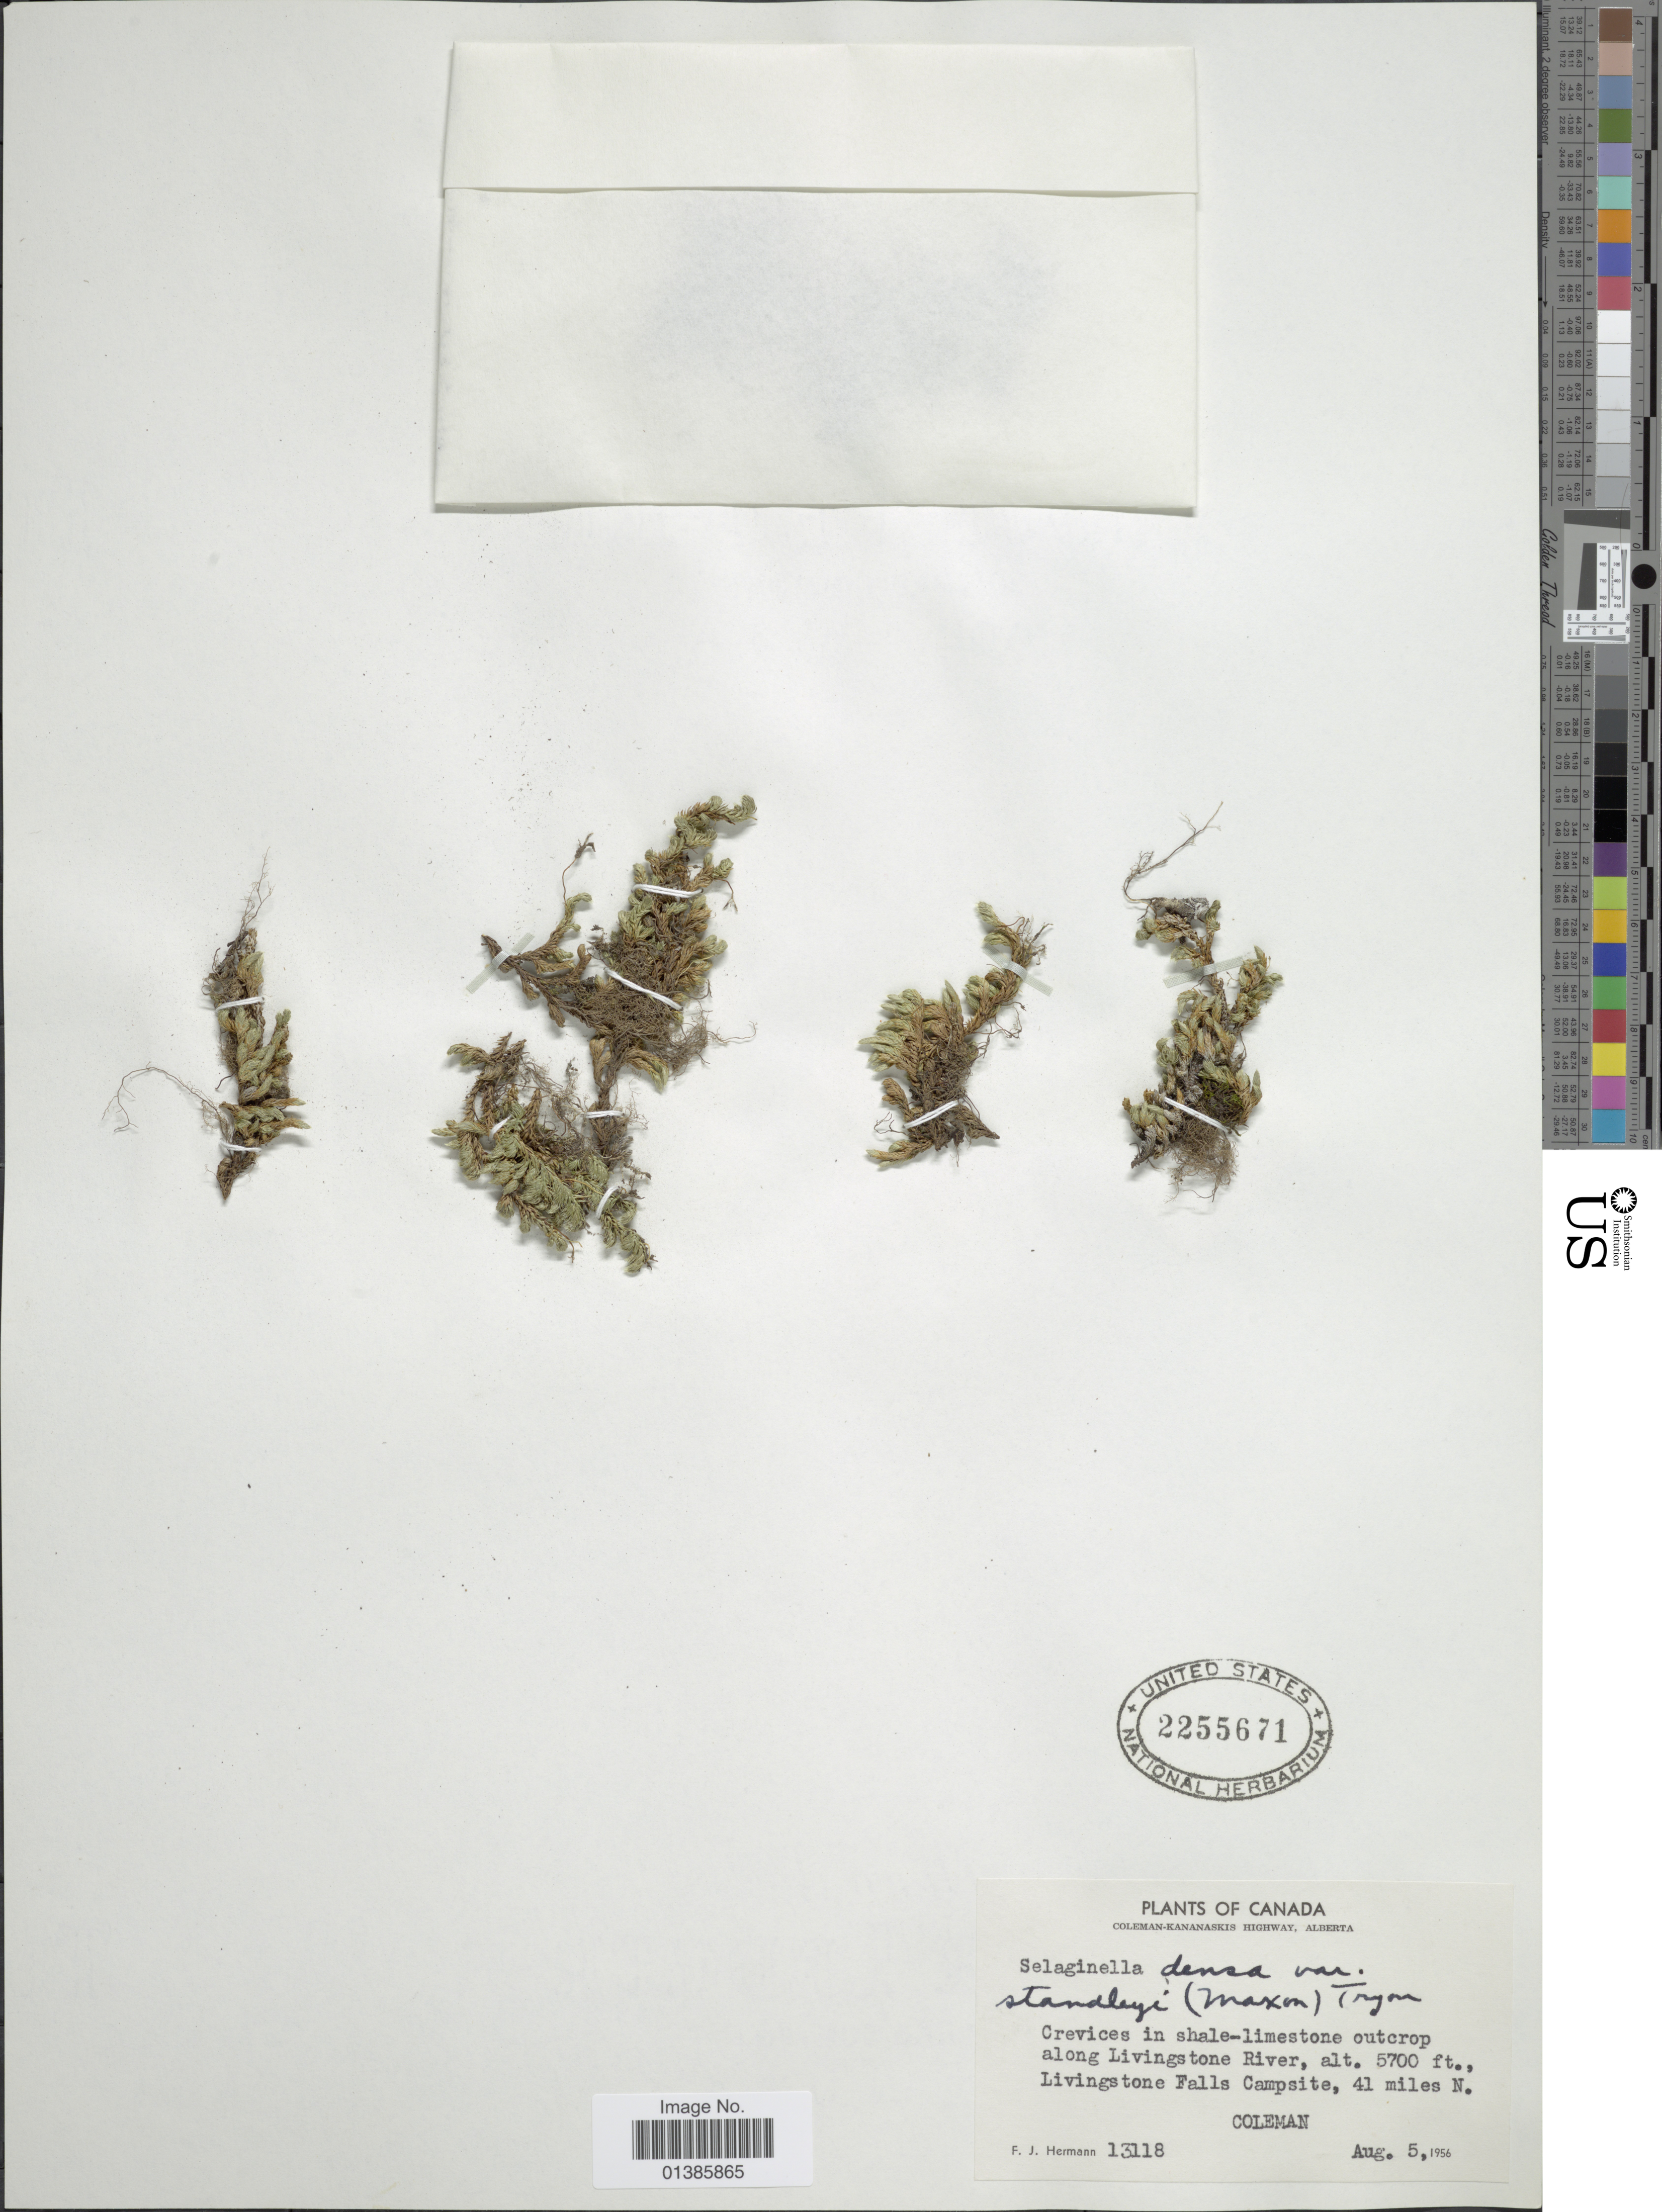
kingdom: Plantae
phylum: Tracheophyta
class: Lycopodiopsida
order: Selaginellales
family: Selaginellaceae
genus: Selaginella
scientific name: Selaginella densa var. standleyi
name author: (Maxon) R.M. Tryon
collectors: F. J. Hermann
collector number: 13118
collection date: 1956-08-05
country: Canada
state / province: Alberta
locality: Coleman-Kananaskis Highway. Crevices in shale-limestone outcrop along Livingstone River, Livingstone Falls Campsite, 41 miles N., Coleman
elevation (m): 1737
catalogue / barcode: US 2255671